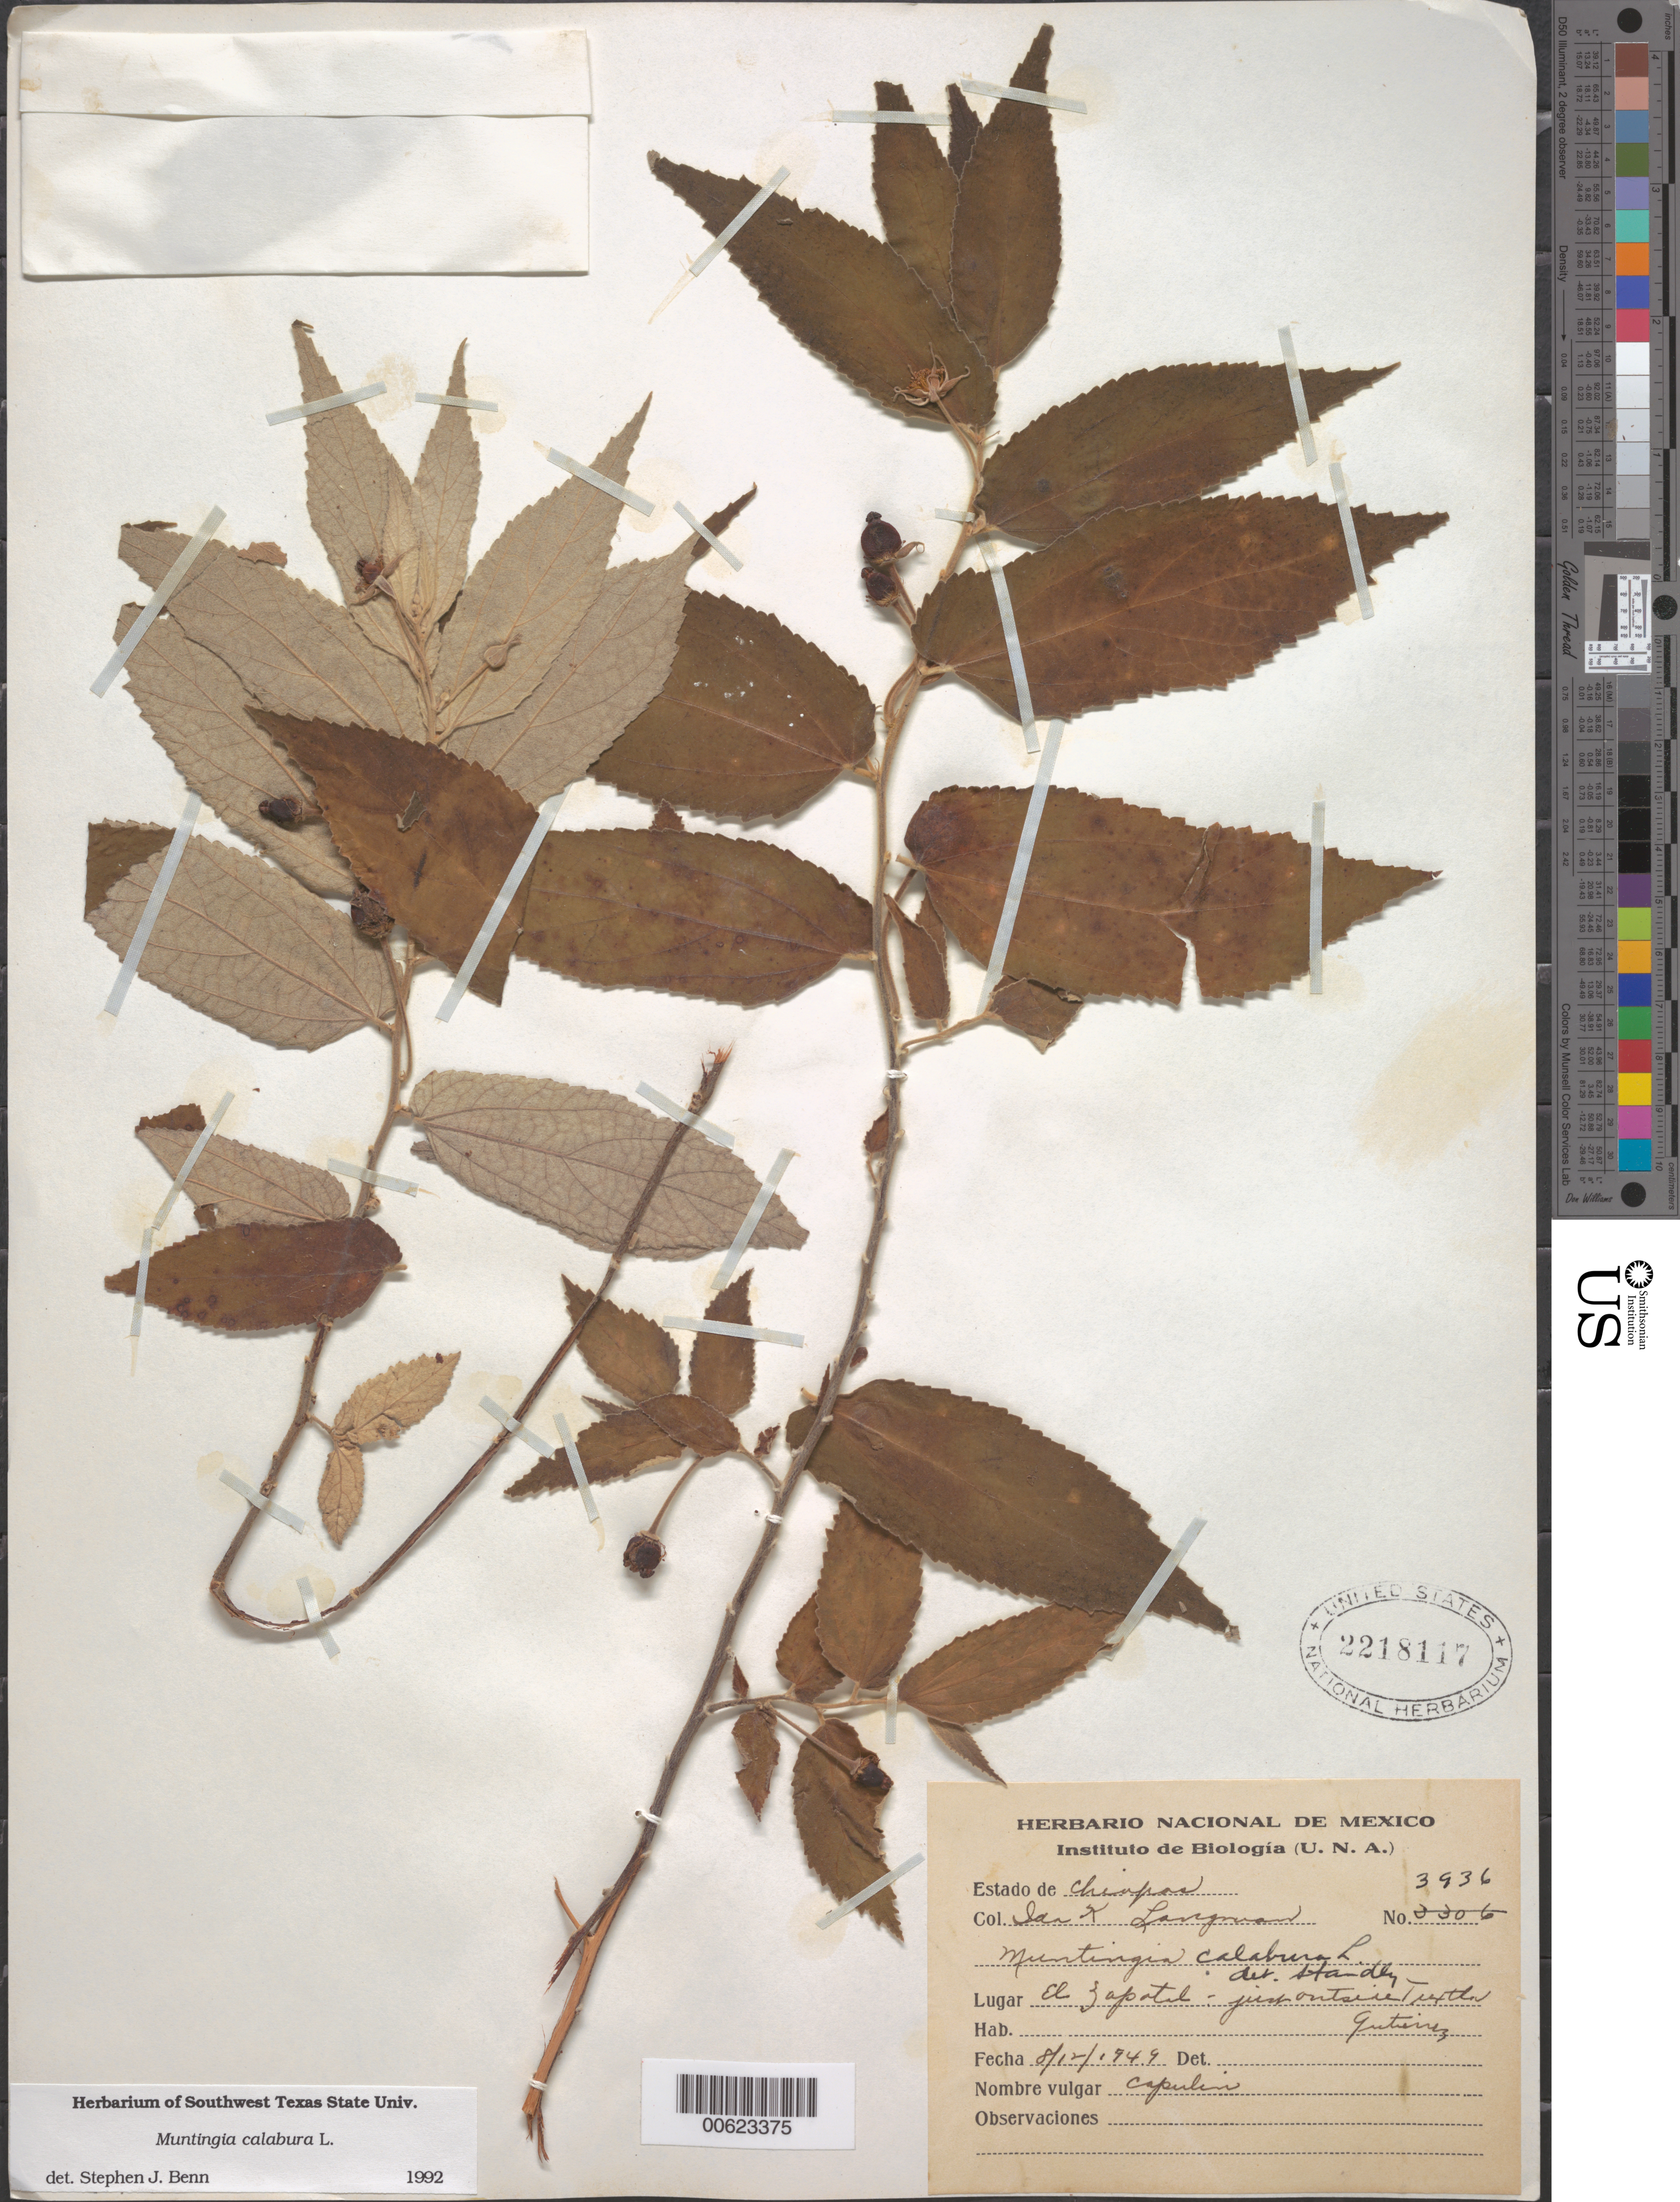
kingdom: Plantae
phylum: Tracheophyta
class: Magnoliopsida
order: Malvales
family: Muntingiaceae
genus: Muntingia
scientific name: Muntingia calabura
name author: L.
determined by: Benn, S. J.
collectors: I. Langman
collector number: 3936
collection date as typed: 08 012 1949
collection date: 1949-01-08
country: Mexico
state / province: Chiapas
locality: El Zapatal, just outside Tuxtla Guteirrez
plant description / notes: Common name: Capulin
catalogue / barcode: US 2218117